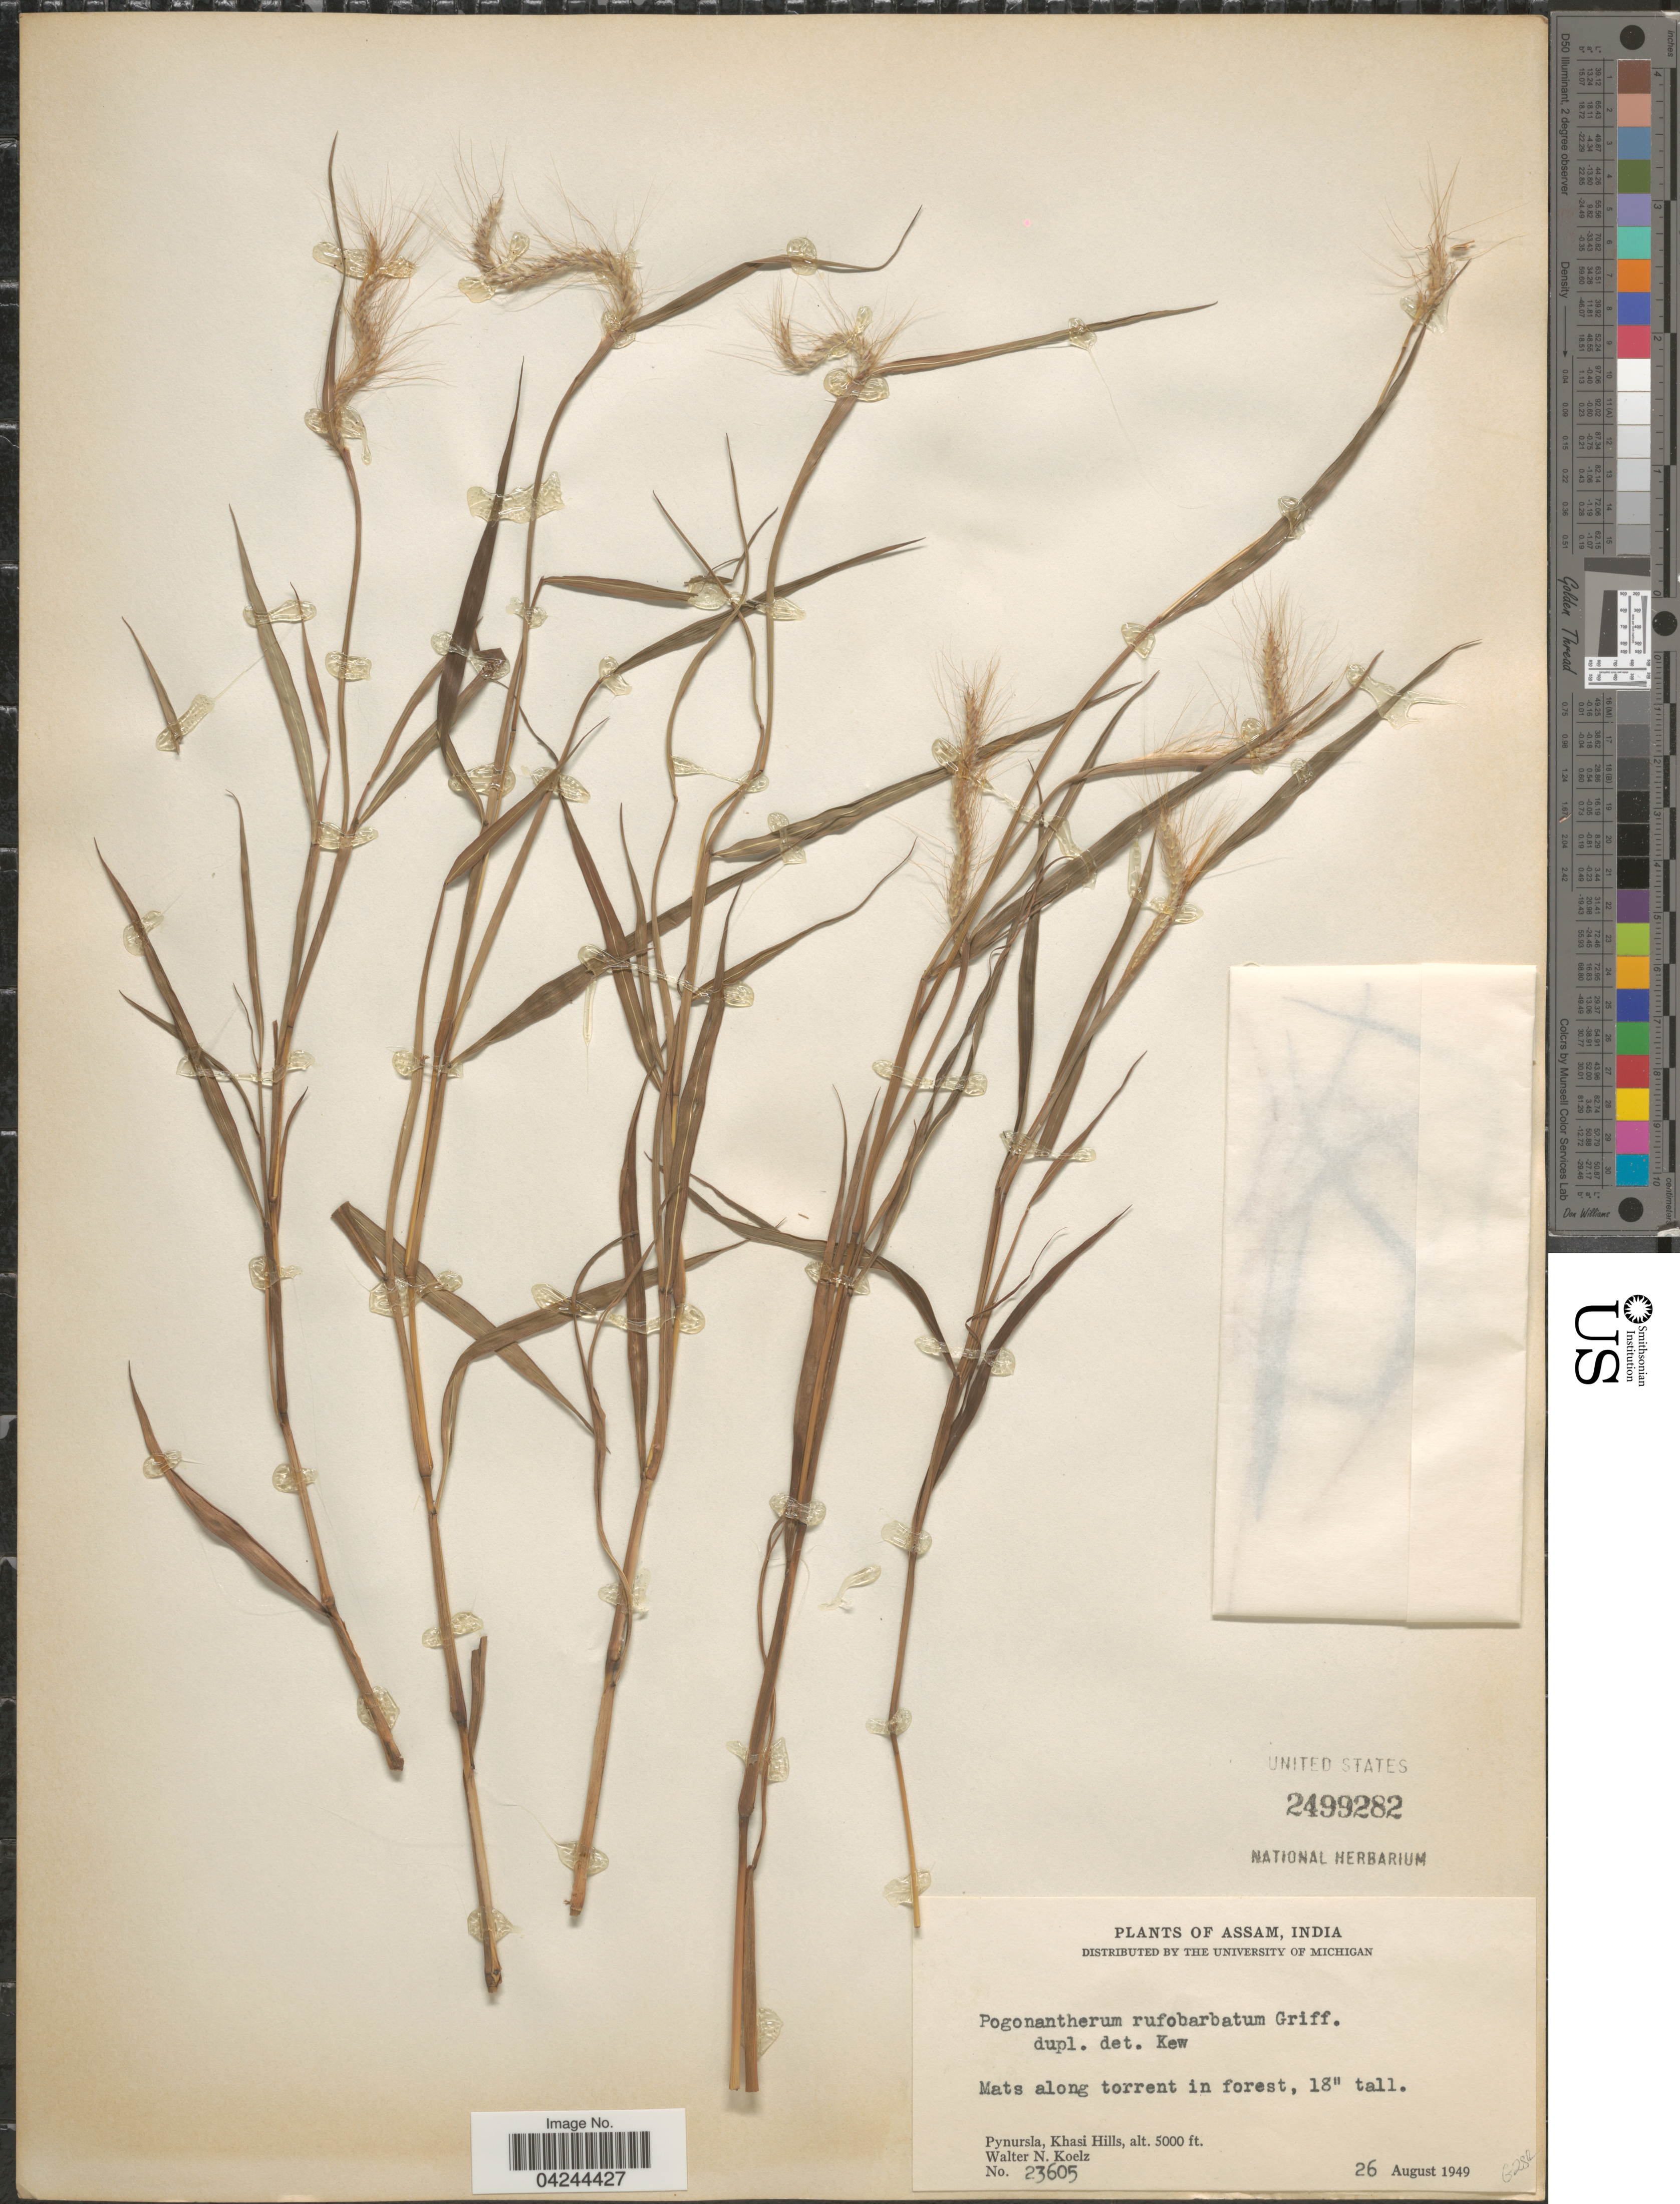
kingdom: Plantae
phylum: Tracheophyta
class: Liliopsida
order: Poales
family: Poaceae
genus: Pogonatherum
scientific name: Pogonatherum paniceum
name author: (Lam.) Hack.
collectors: W. N. Koelz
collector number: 23605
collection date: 1949-08-26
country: India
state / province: Meghalaya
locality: Mats along torrent in forest. Pynursla, Khasi Hills.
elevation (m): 1524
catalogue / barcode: US 2499282